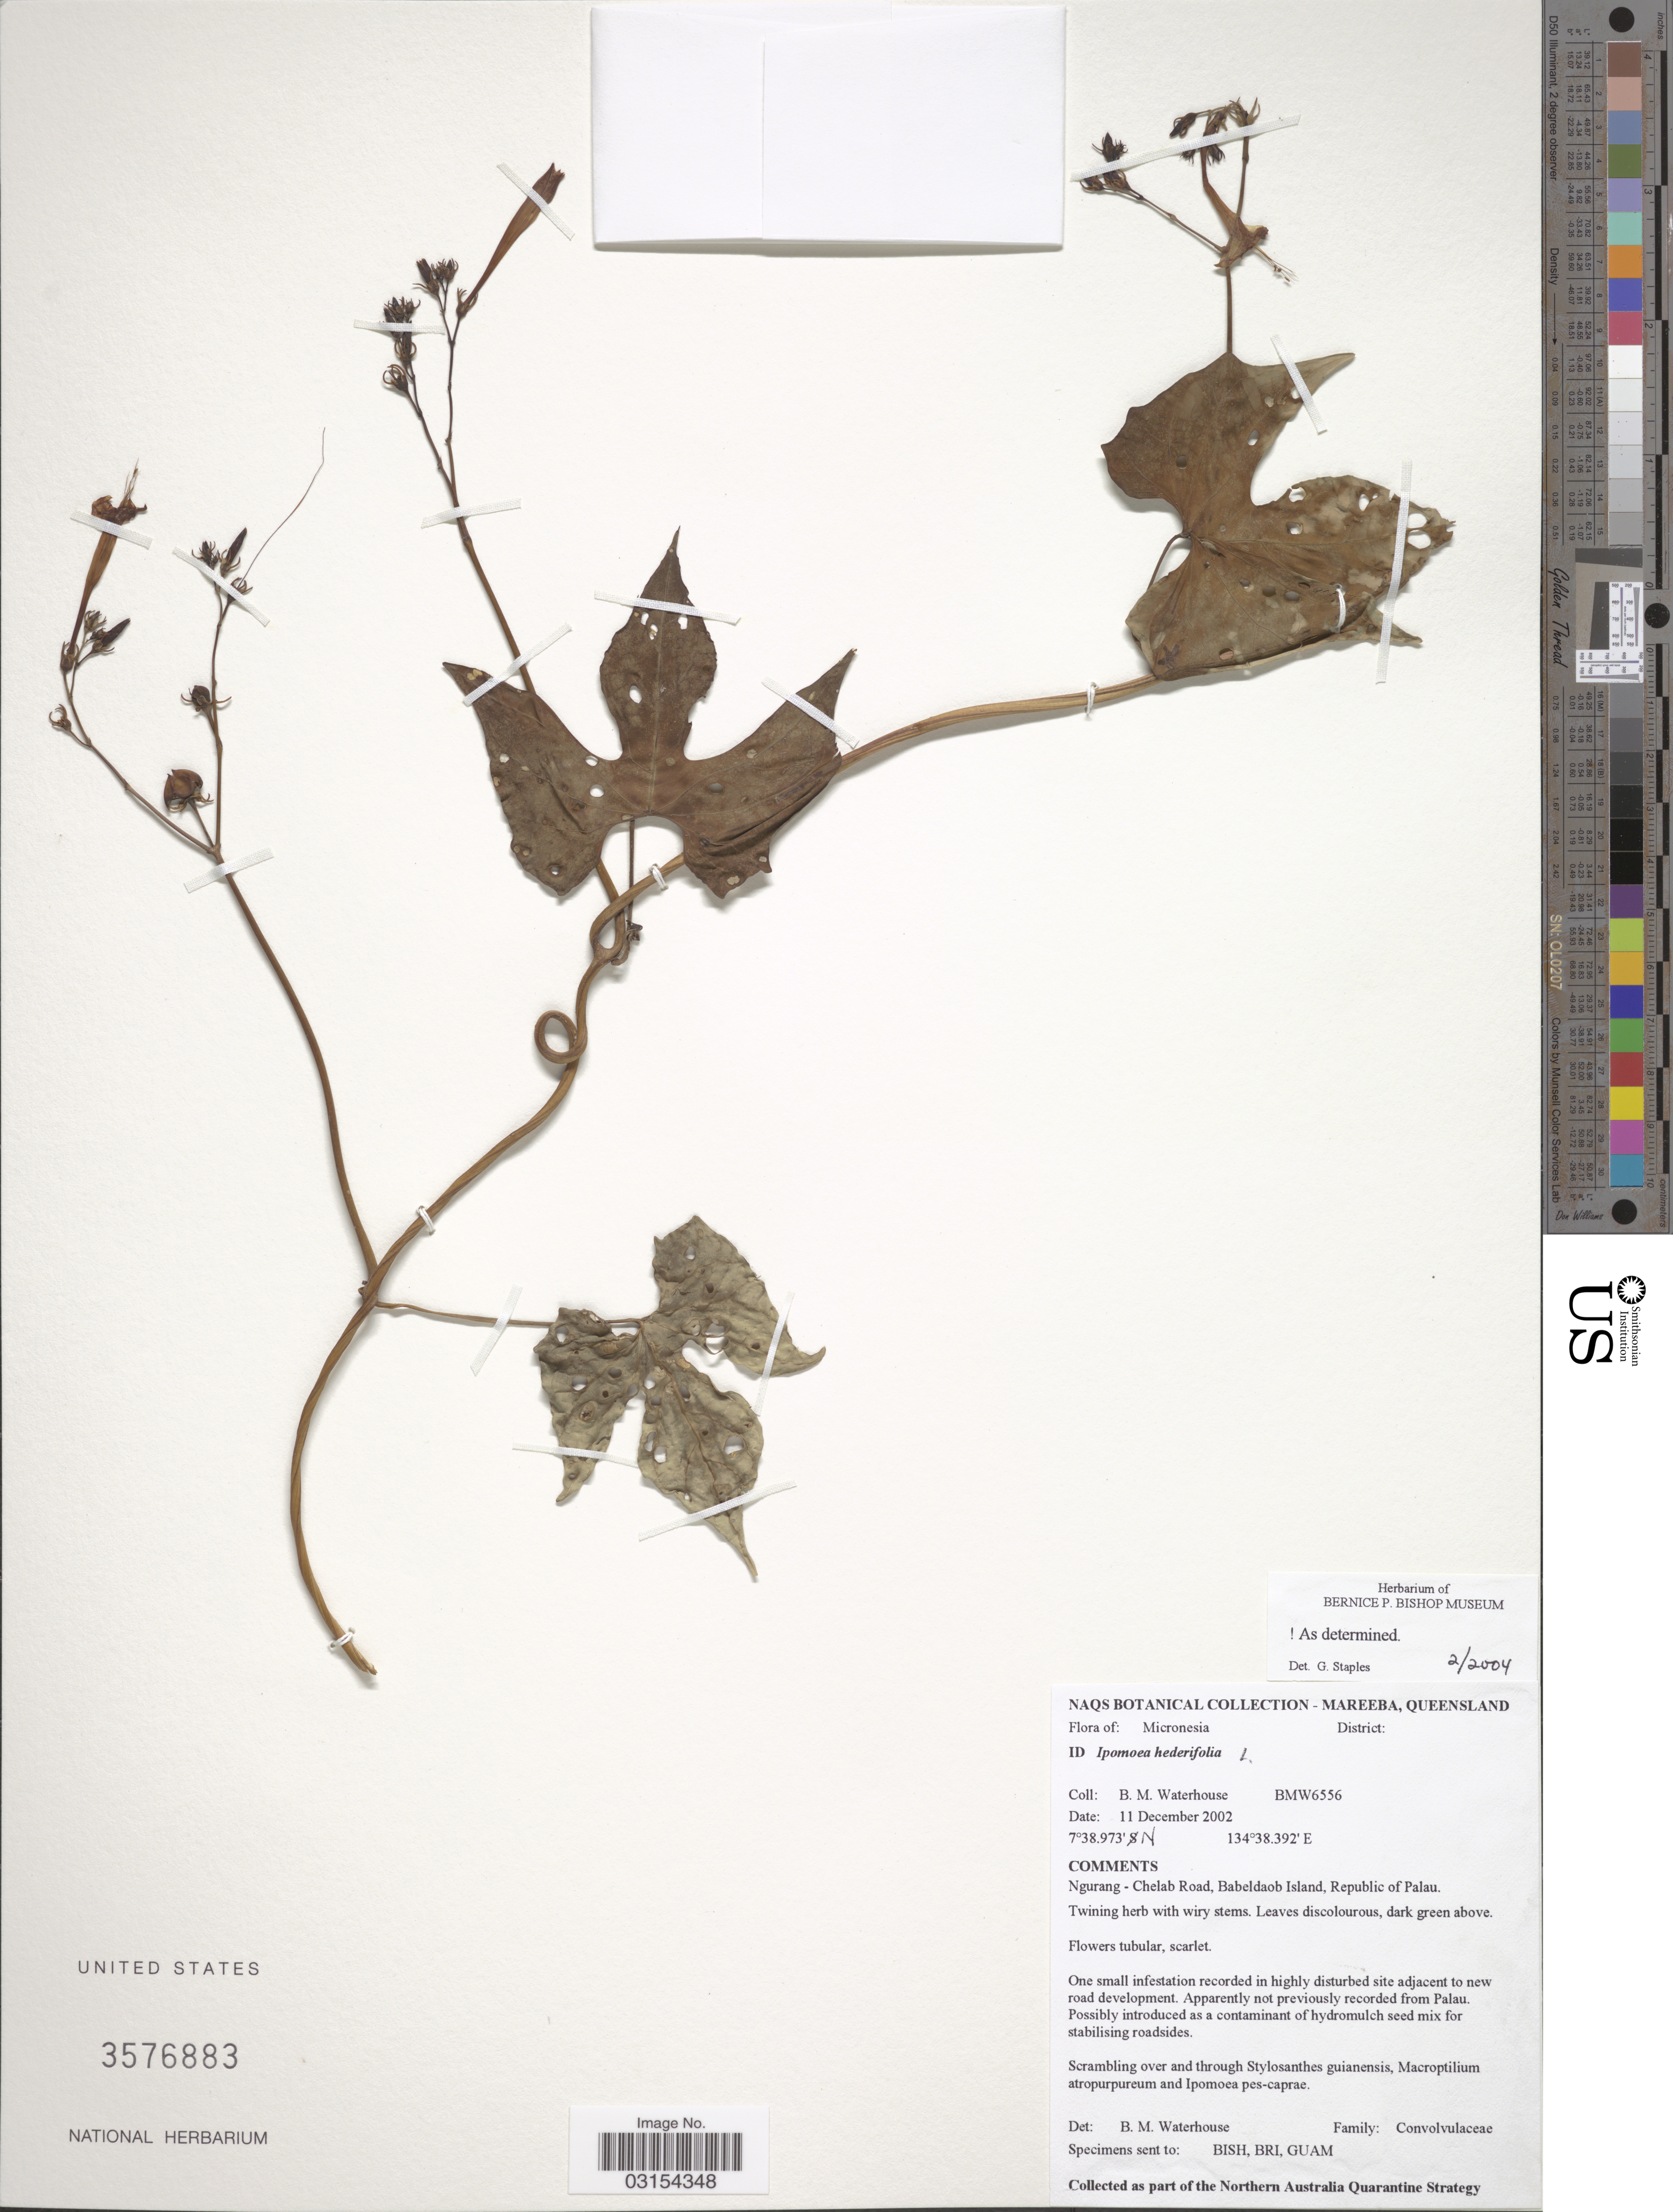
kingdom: Plantae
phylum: Tracheophyta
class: Magnoliopsida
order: Solanales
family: Convolvulaceae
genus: Ipomoea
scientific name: Ipomoea hederifolia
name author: L.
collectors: B. Waterhouse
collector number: BMW6556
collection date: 2002-12-11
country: Palau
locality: Micronesia. Ngurang - Chelab Road, Babeldaob Island, Republic of Palau.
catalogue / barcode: US 3576883